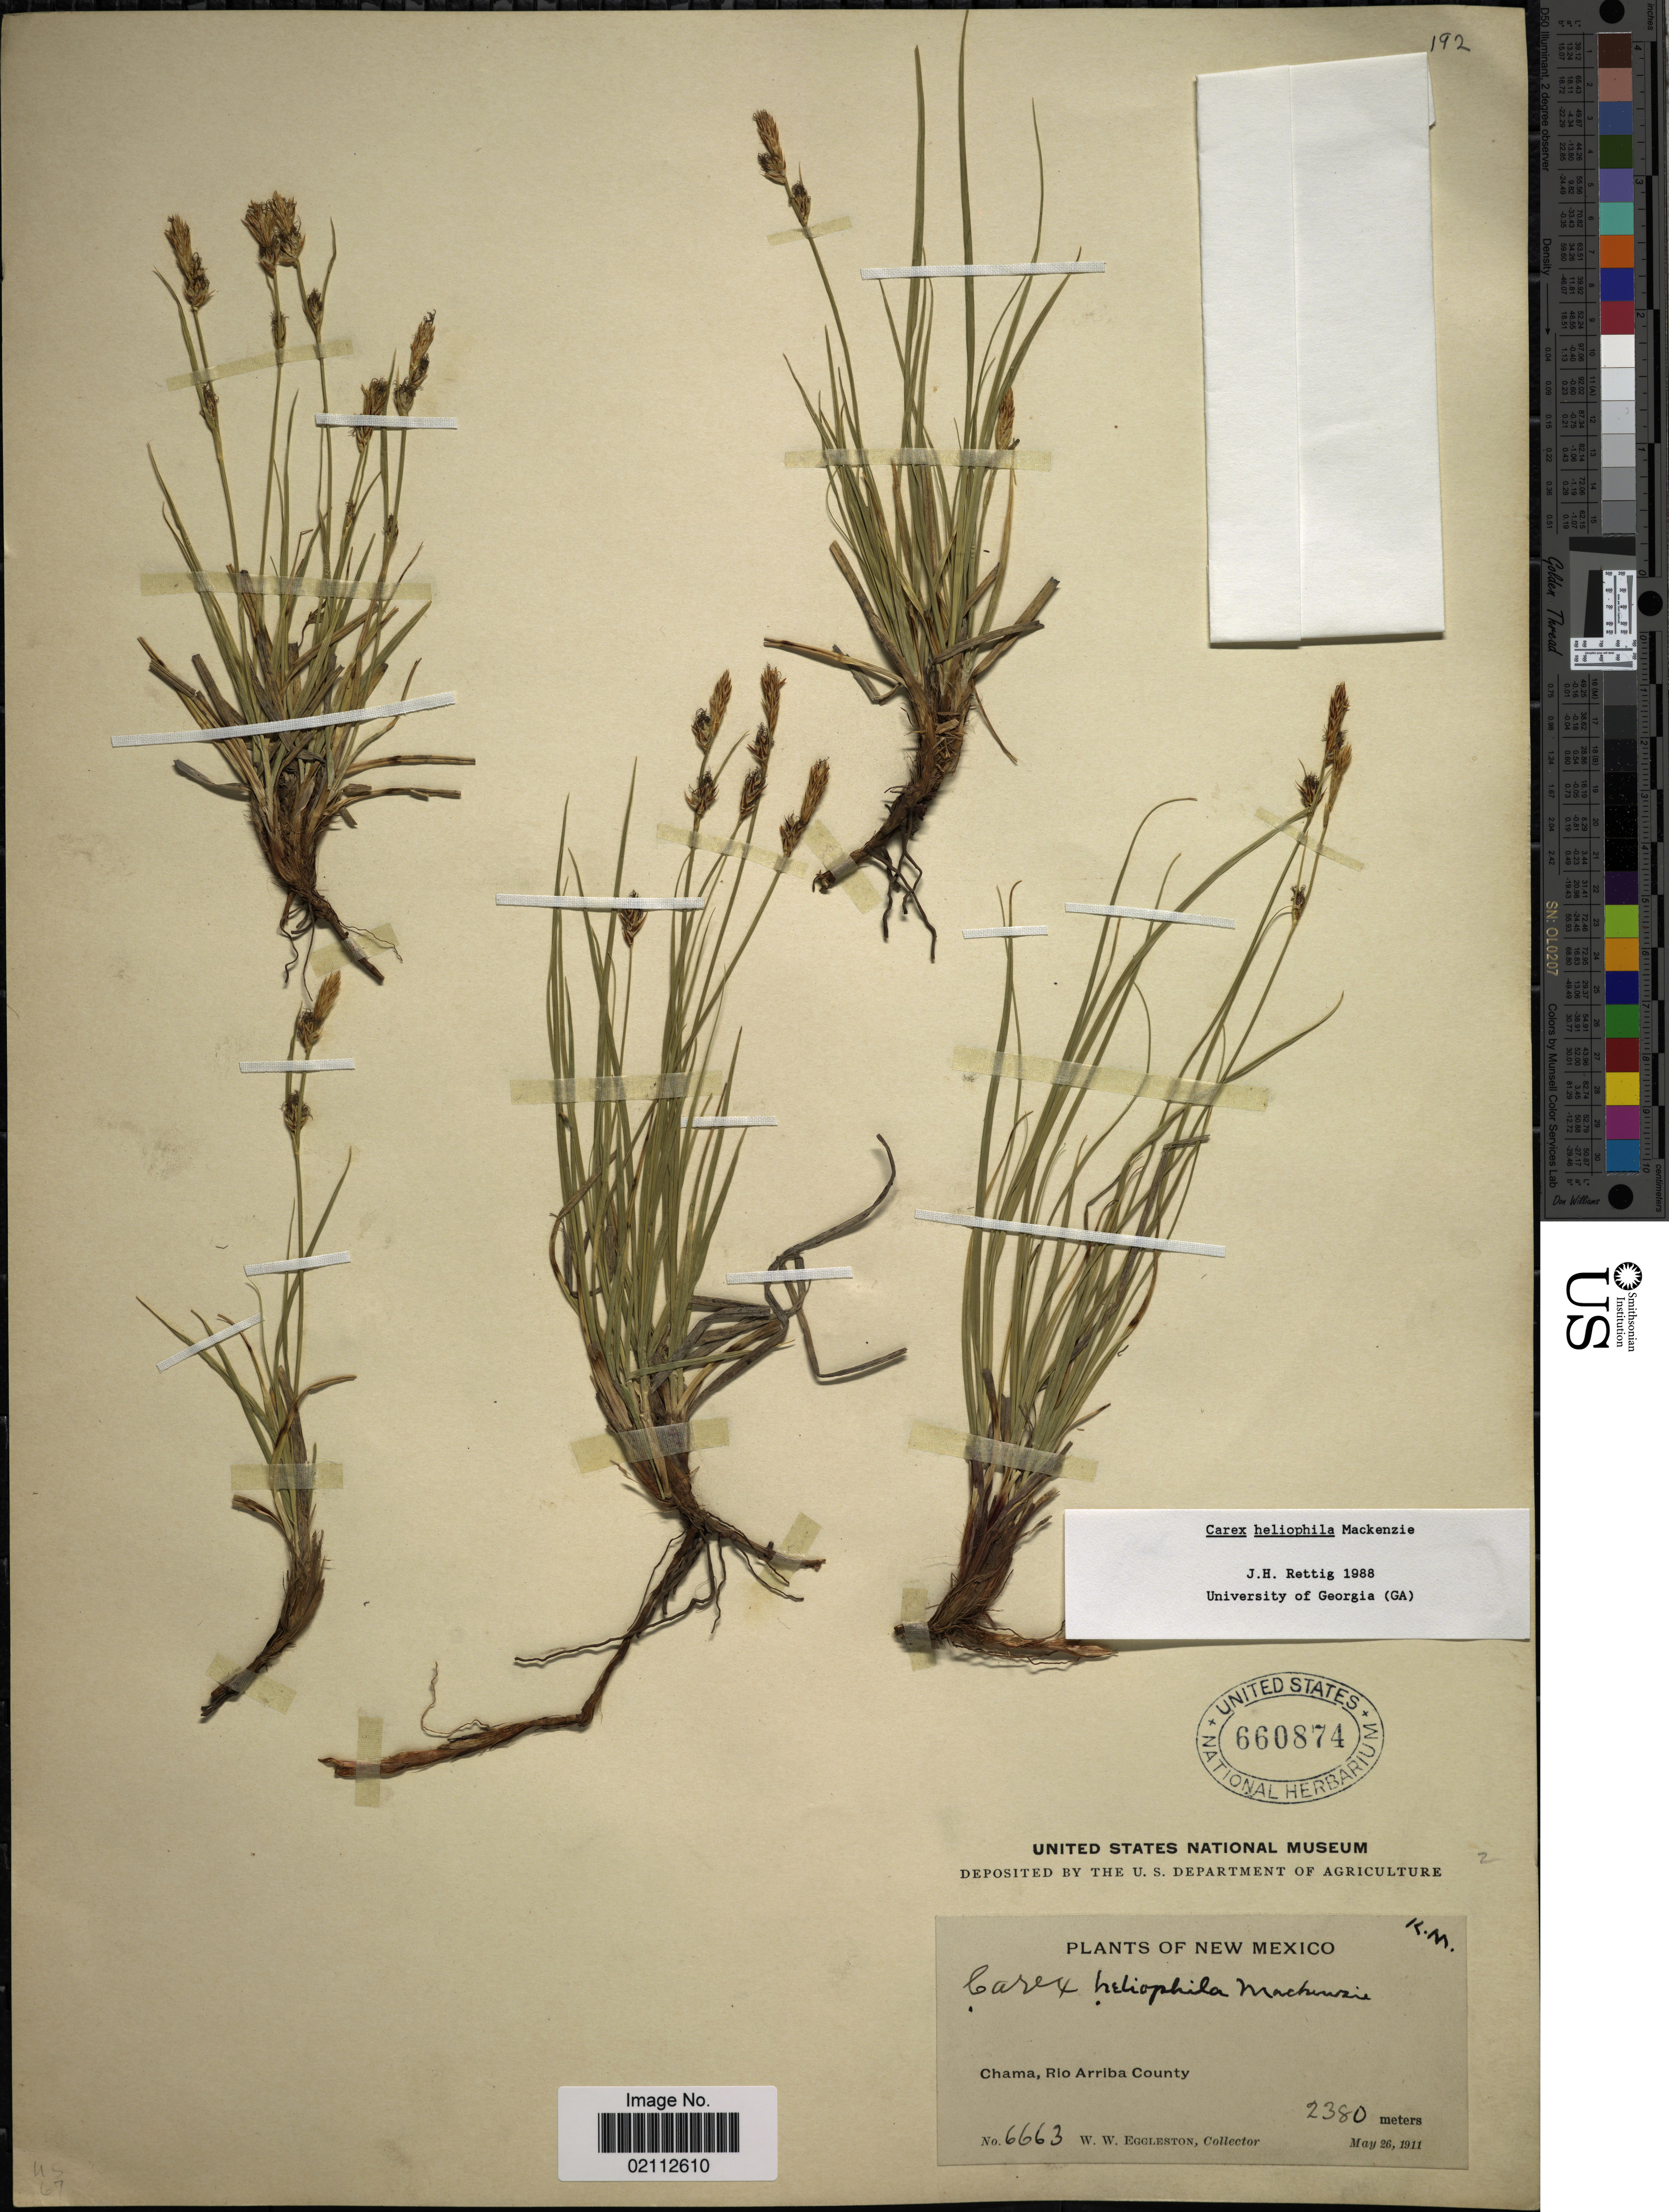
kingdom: Plantae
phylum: Tracheophyta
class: Liliopsida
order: Poales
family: Cyperaceae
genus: Carex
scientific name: Carex heliophila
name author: Mack.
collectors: W. W. Eggleston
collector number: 6663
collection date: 1911-05-26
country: United States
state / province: New Mexico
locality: Chama, Rio Arriba County.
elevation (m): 2380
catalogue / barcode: US 660874